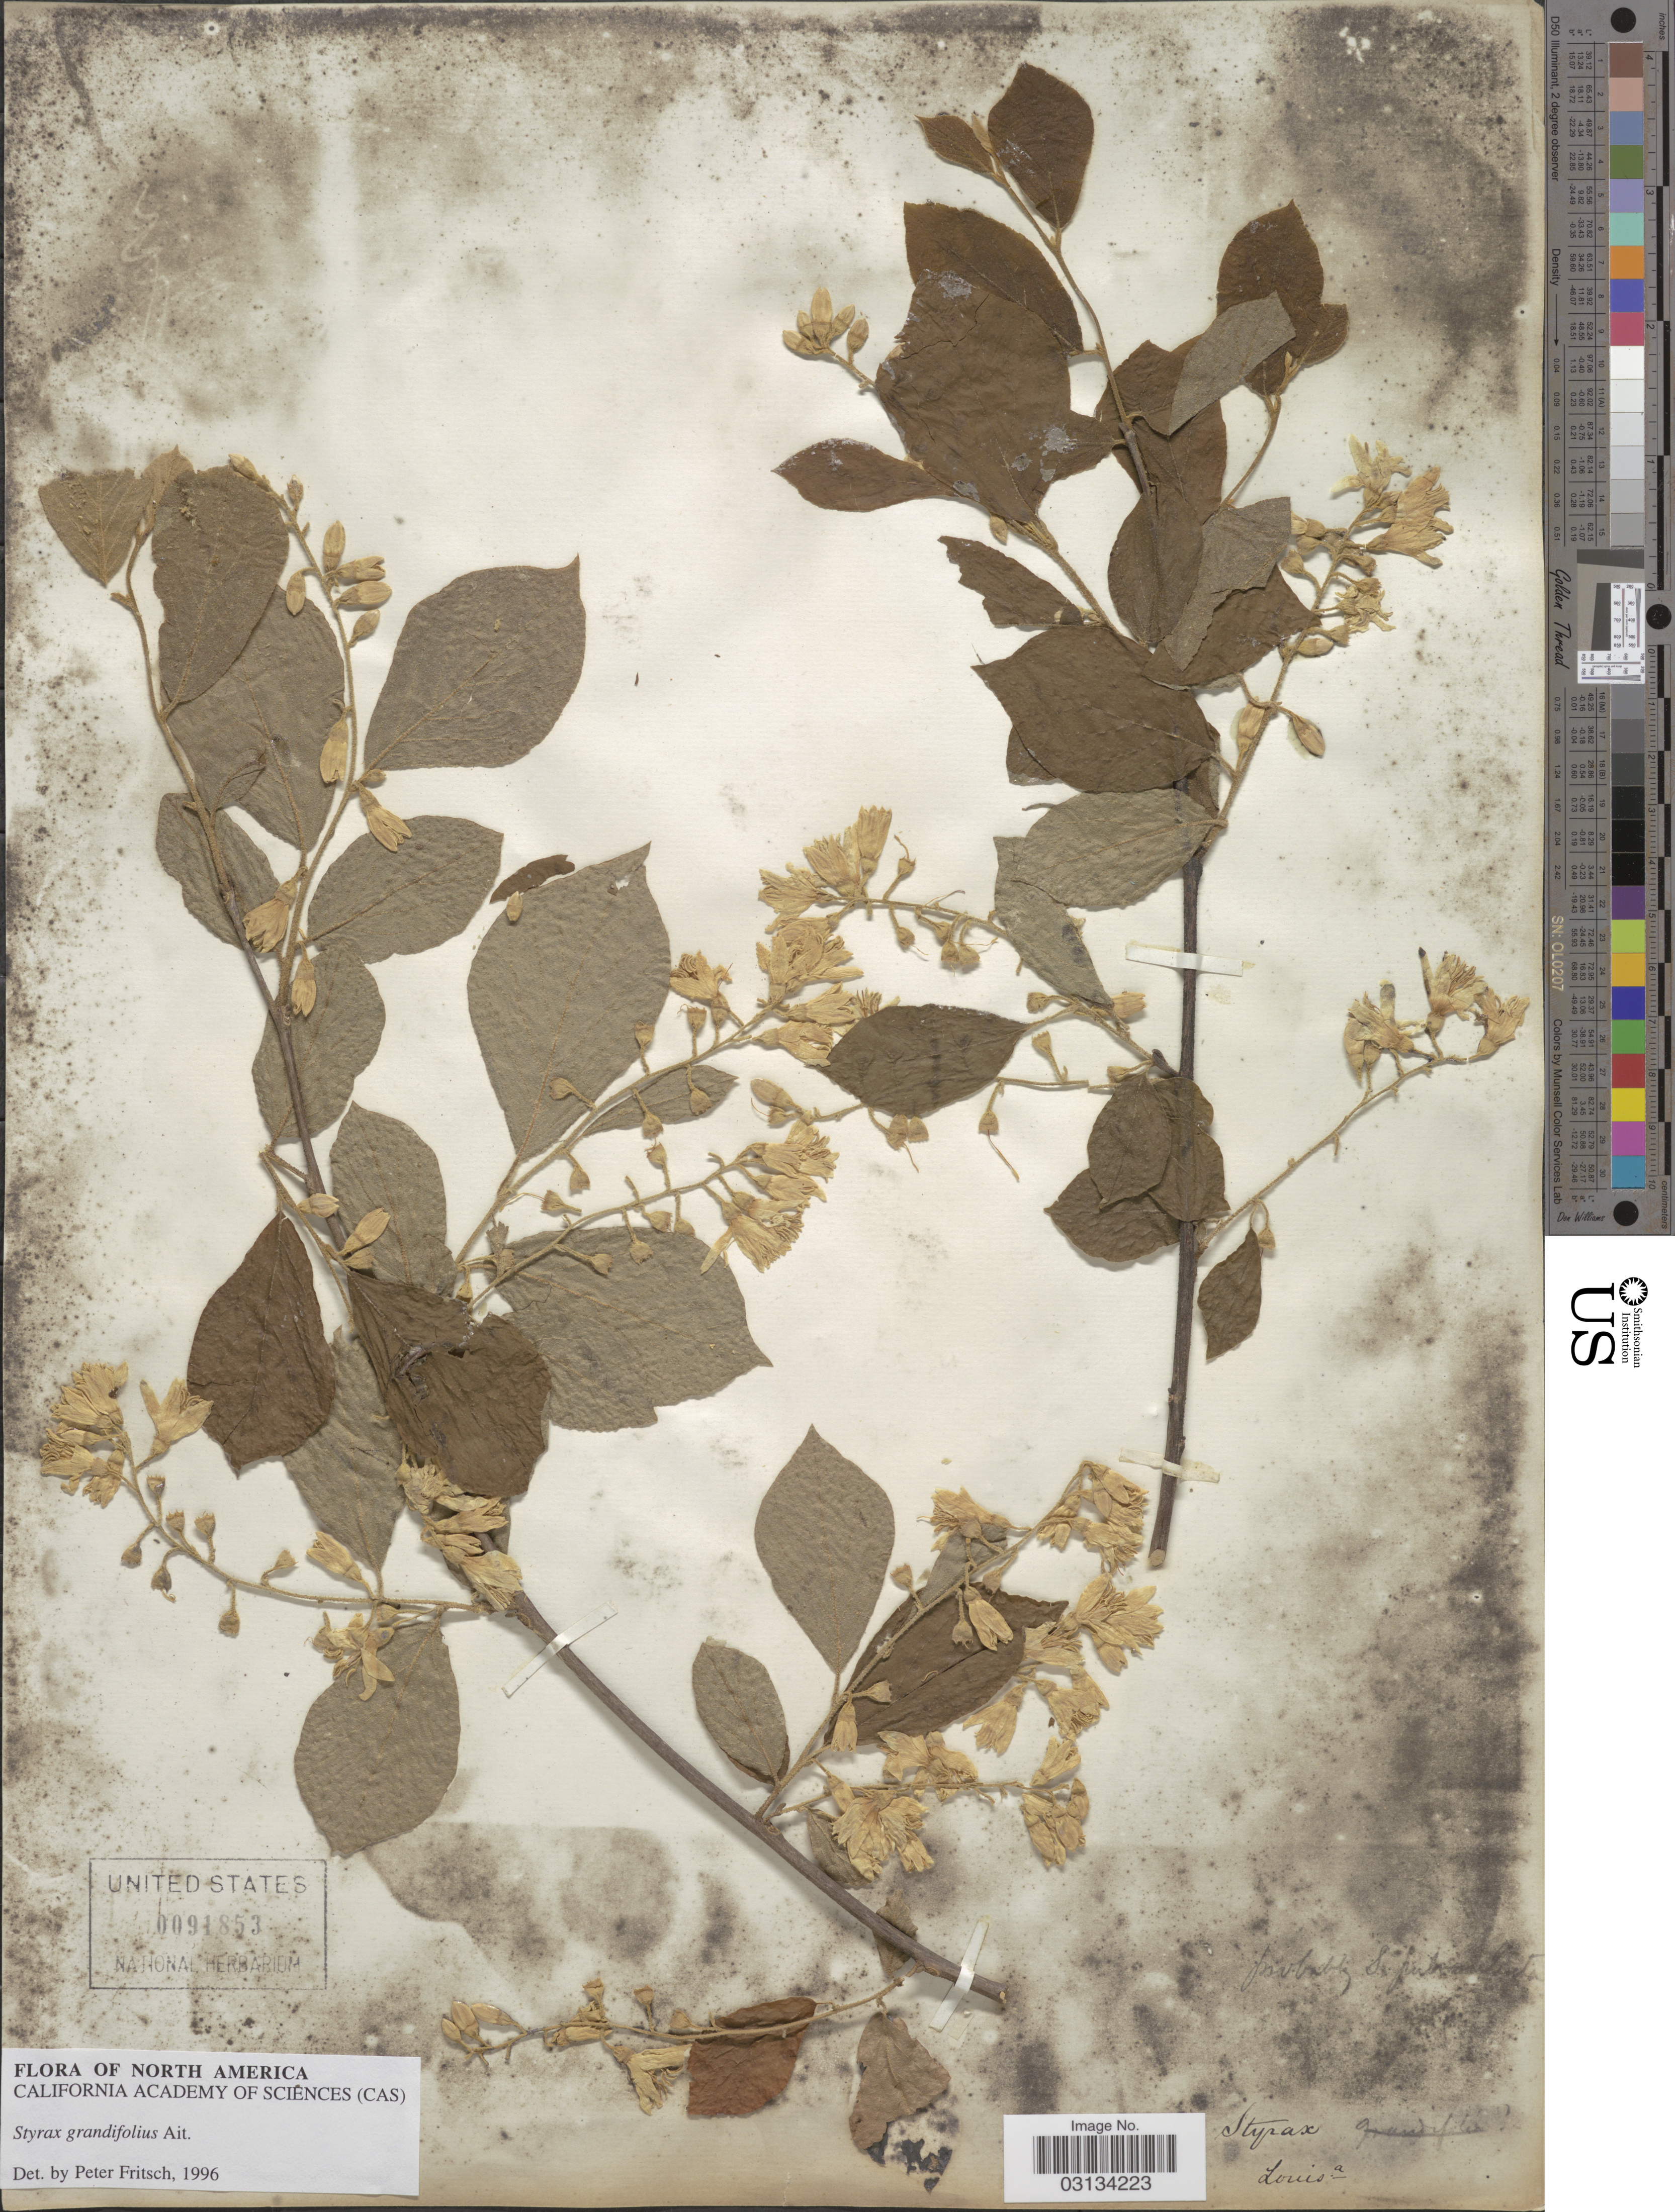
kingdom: Plantae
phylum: Tracheophyta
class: Magnoliopsida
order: Ericales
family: Styracaceae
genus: Styrax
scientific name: Styrax grandifolius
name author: Aiton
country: United States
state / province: Louisiana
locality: Louisa.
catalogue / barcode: US 91853